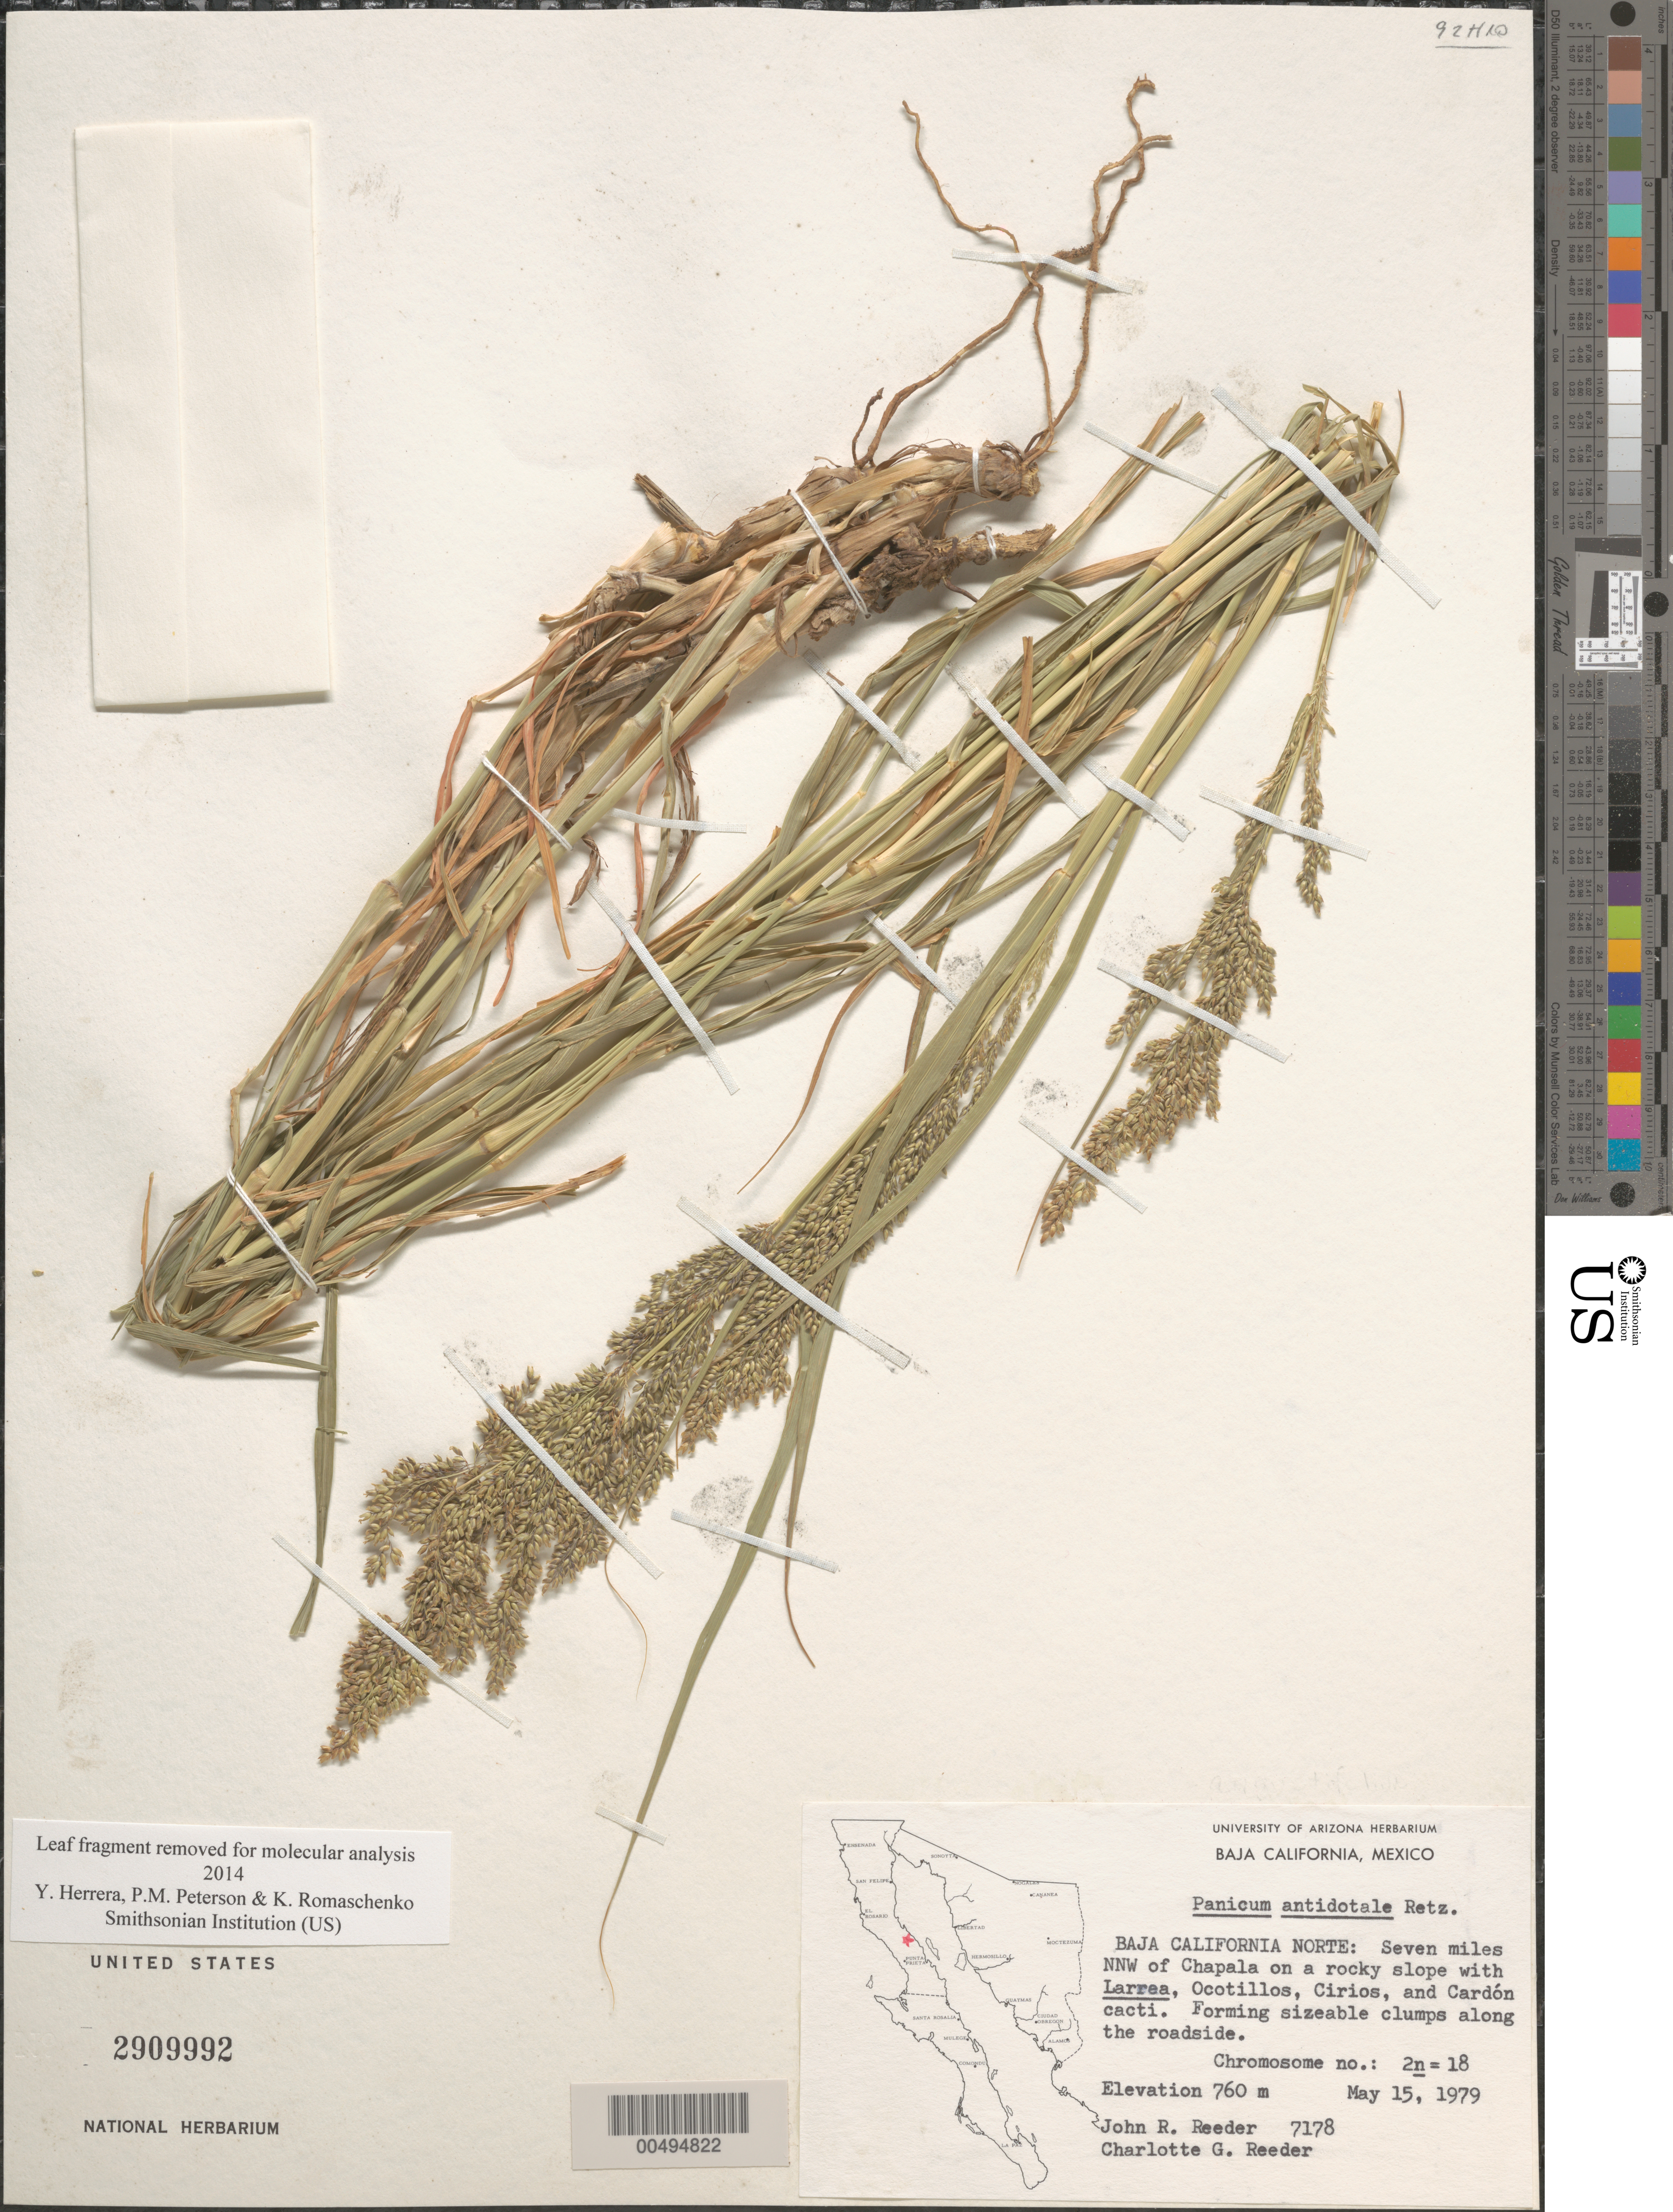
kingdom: Plantae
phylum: Tracheophyta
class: Liliopsida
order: Poales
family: Poaceae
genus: Panicum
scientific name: Panicum angustifolium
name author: Elliott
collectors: J. R. Reeder & C. G. Reeder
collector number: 7178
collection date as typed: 15 May 1979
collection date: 1979-05-15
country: Mexico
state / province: Baja California Norte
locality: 7 mi NNW of Chapala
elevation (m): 760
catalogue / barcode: US 2909992